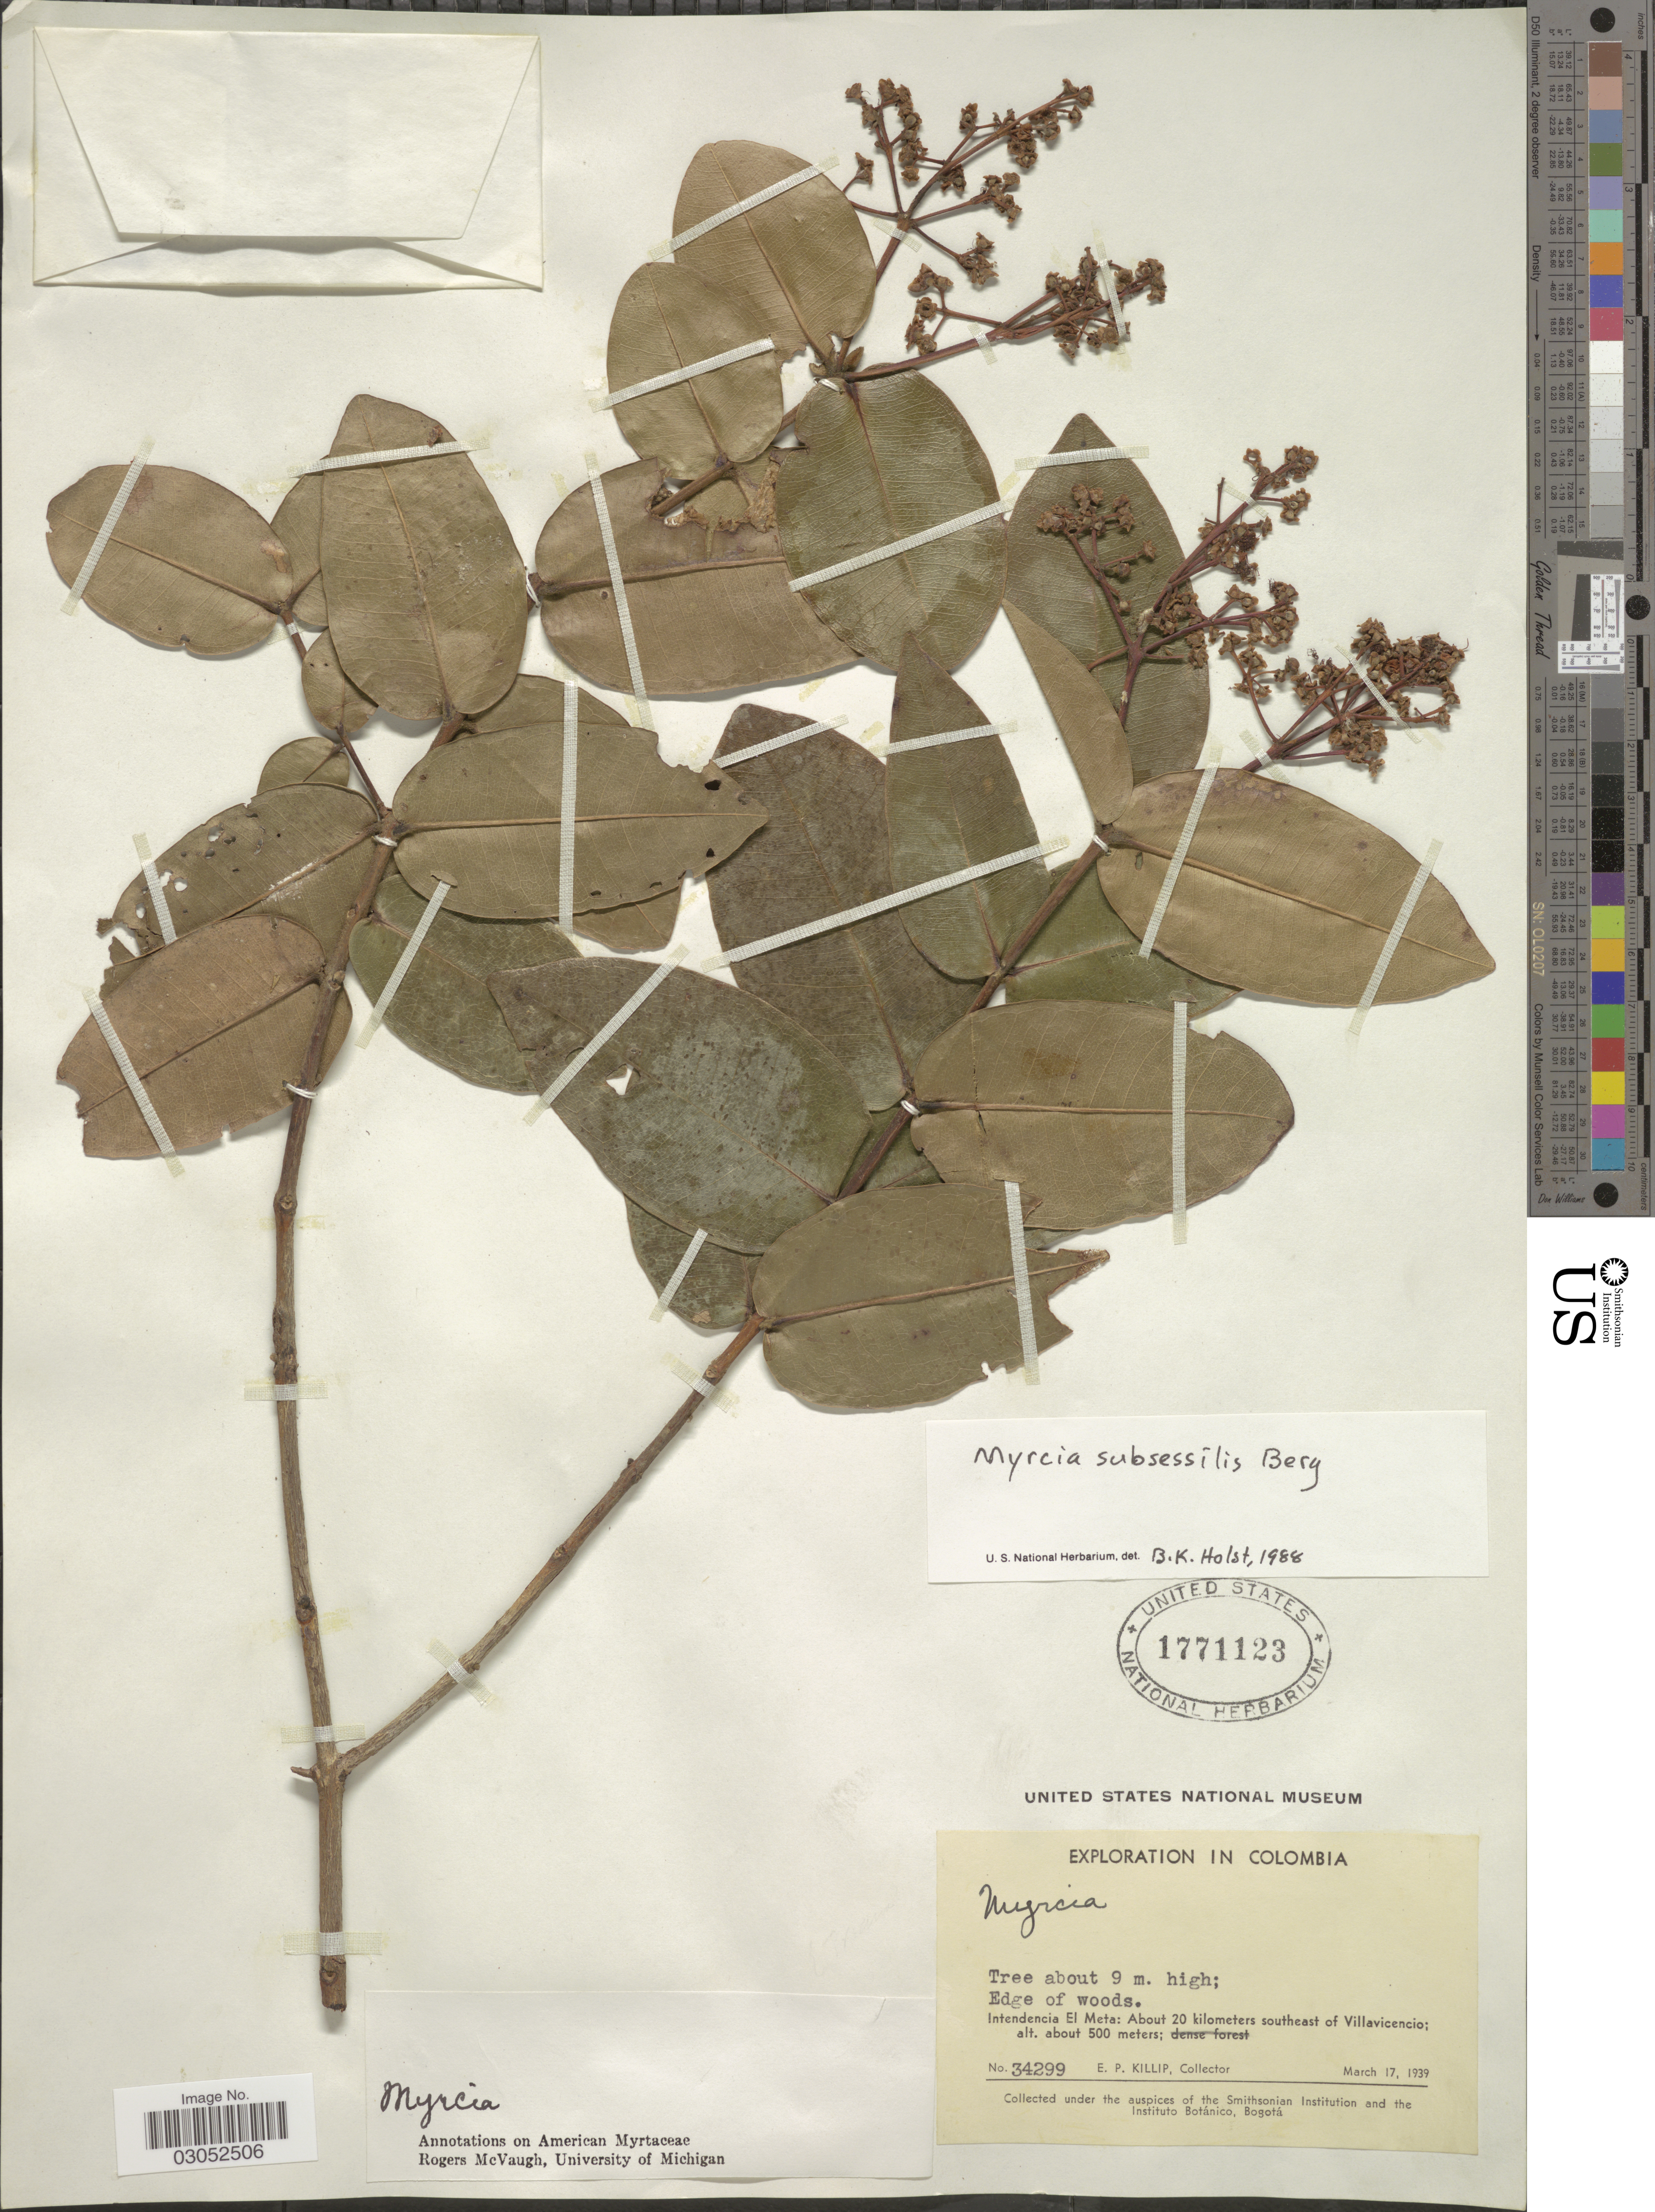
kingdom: Plantae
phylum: Tracheophyta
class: Magnoliopsida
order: Myrtales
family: Myrtaceae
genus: Myrcia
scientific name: Myrcia subsessilis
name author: O. Berg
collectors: E. P. Killip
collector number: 34299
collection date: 1939-03-17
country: Colombia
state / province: Meta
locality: Intendencia El Meta: About 20 kilometers southeast of Villavicencio.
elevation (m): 500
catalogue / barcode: US 1771123